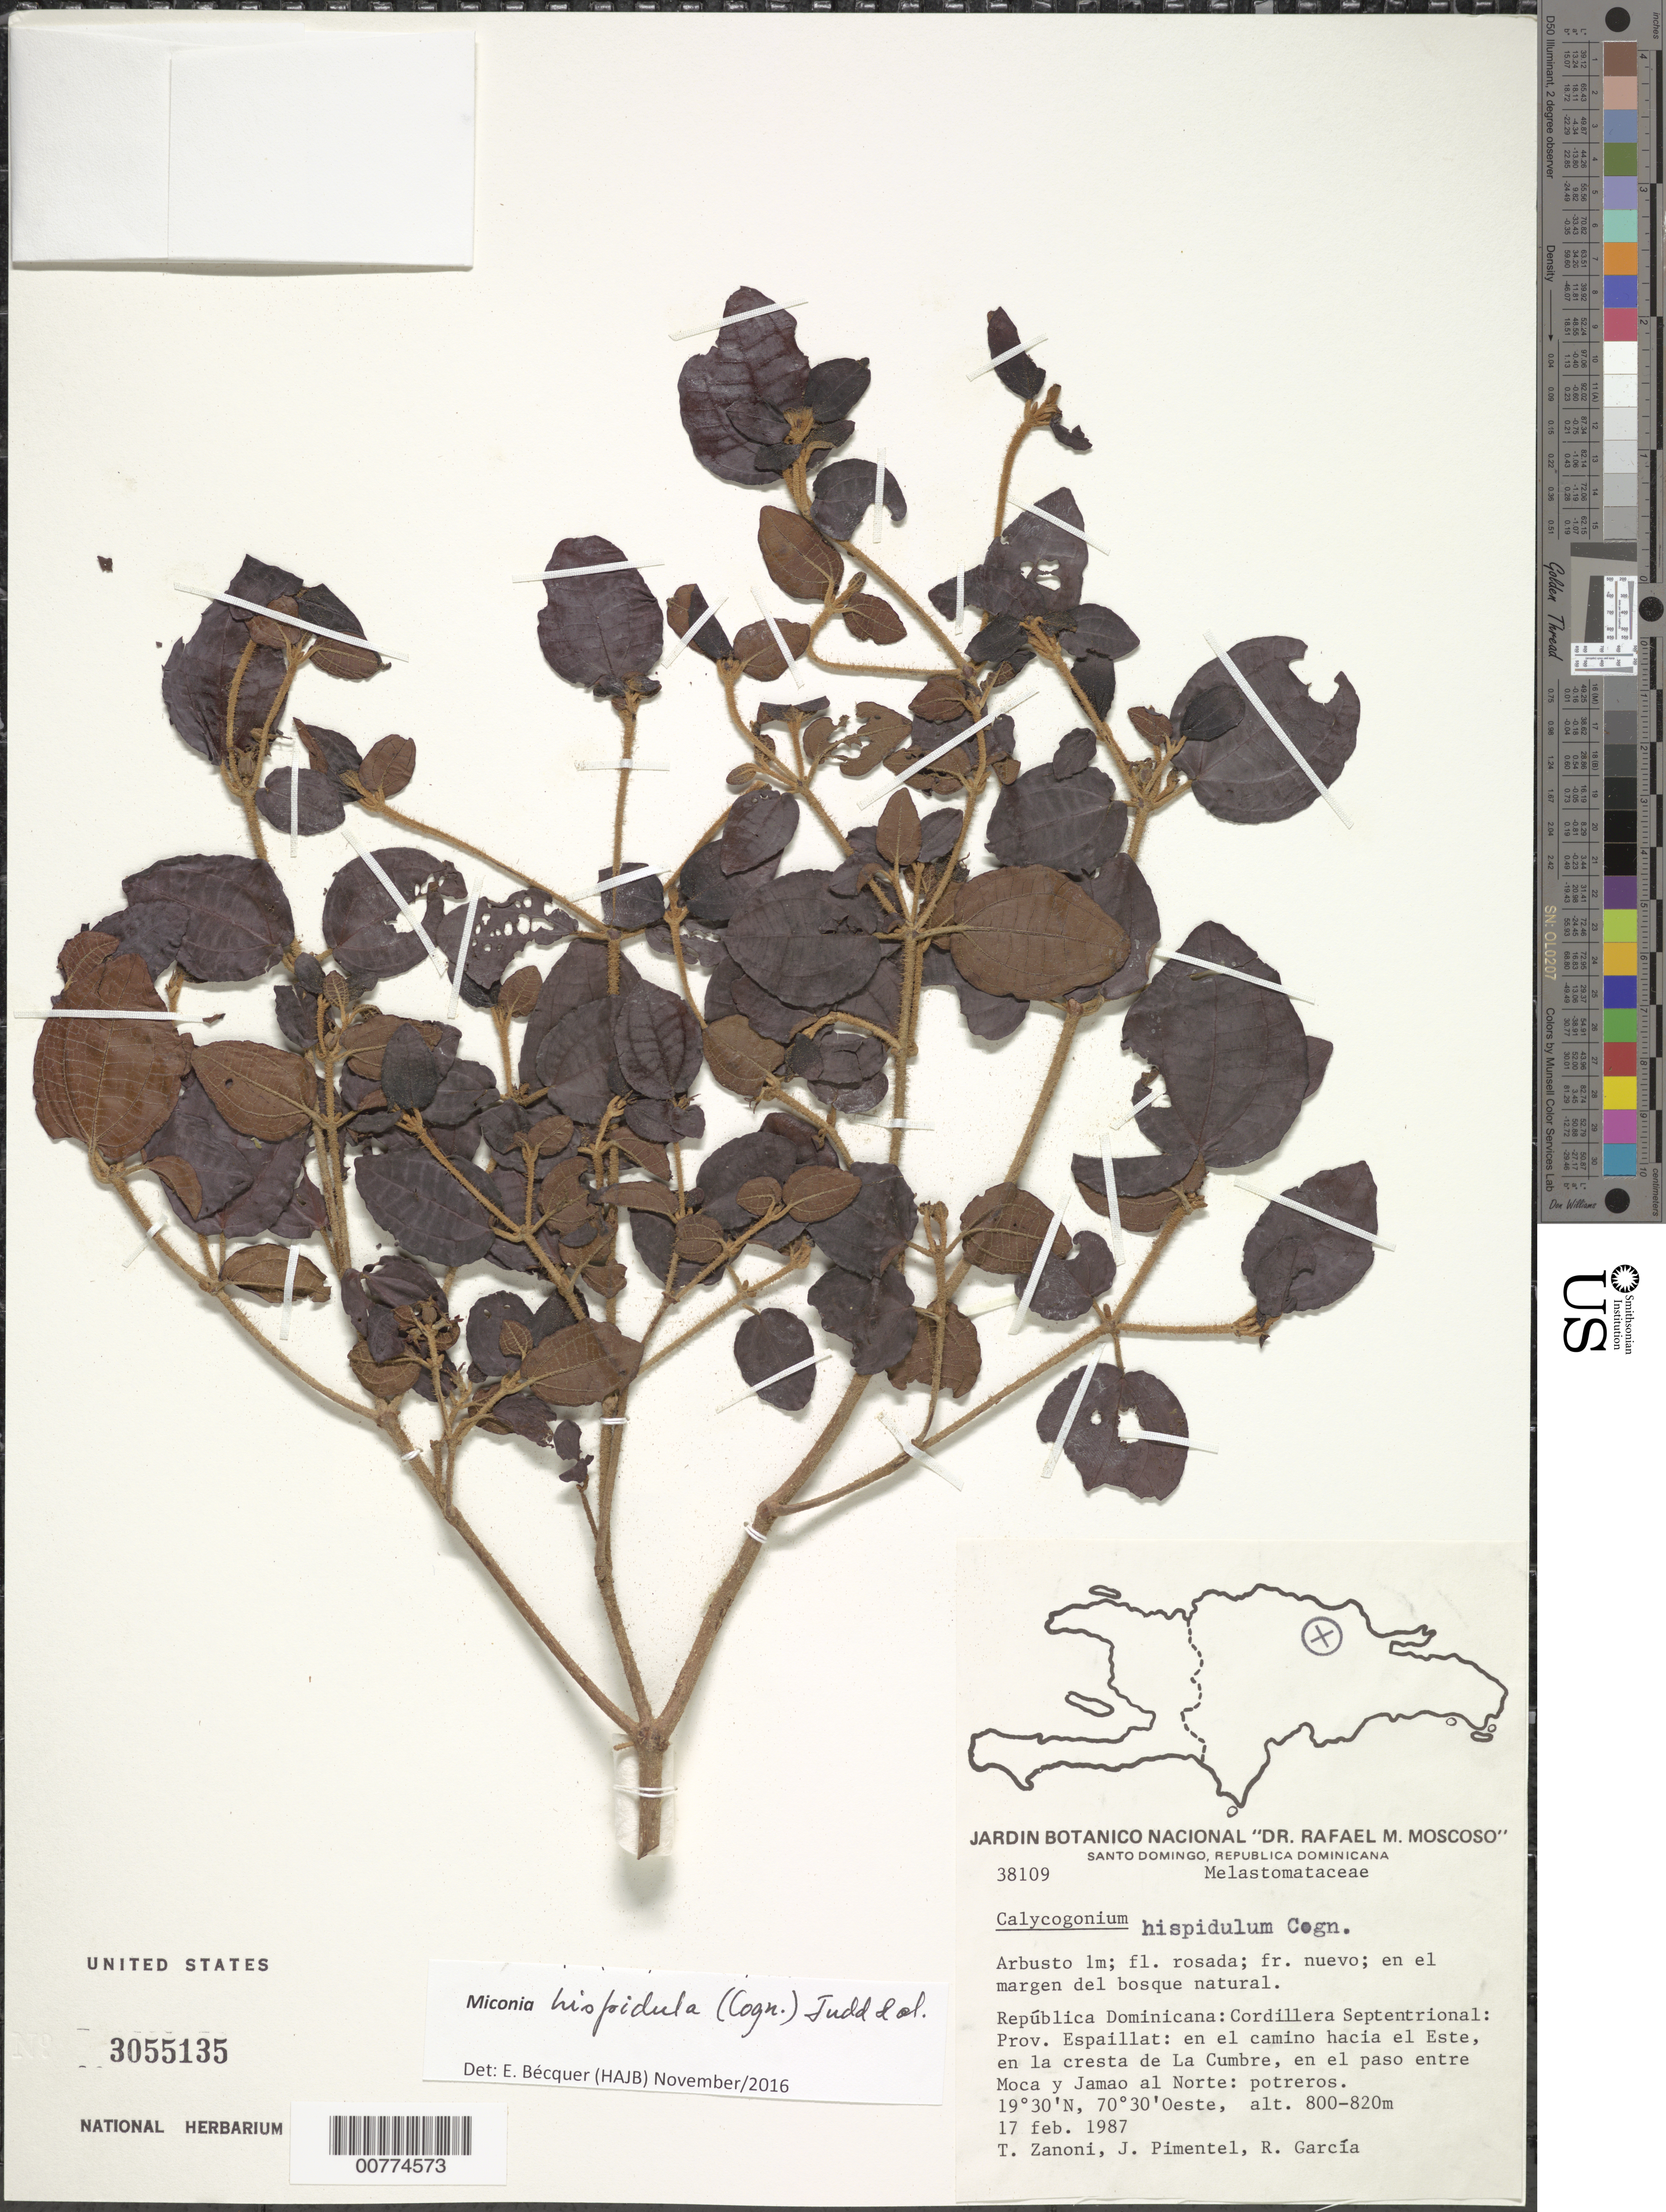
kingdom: Plantae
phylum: Tracheophyta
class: Magnoliopsida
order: Myrtales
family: Melastomataceae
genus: Miconia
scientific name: Miconia hispidula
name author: (Cogn.) Judd et al.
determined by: Bécquer Granados, E. R., (HAJB)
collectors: T. A. Zanoni, J. Pimentel & R. G. García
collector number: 38109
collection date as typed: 17 Feb 1987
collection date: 1987-02-17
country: Dominican Republic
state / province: Espaillat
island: Hispaniola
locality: Cordillera Septentrional, in road to east, in the crest of La Cumbre, in the passage within Moca and Jamao in the north: "potreros".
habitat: Border of natural forest.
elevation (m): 800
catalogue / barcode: US 3055135